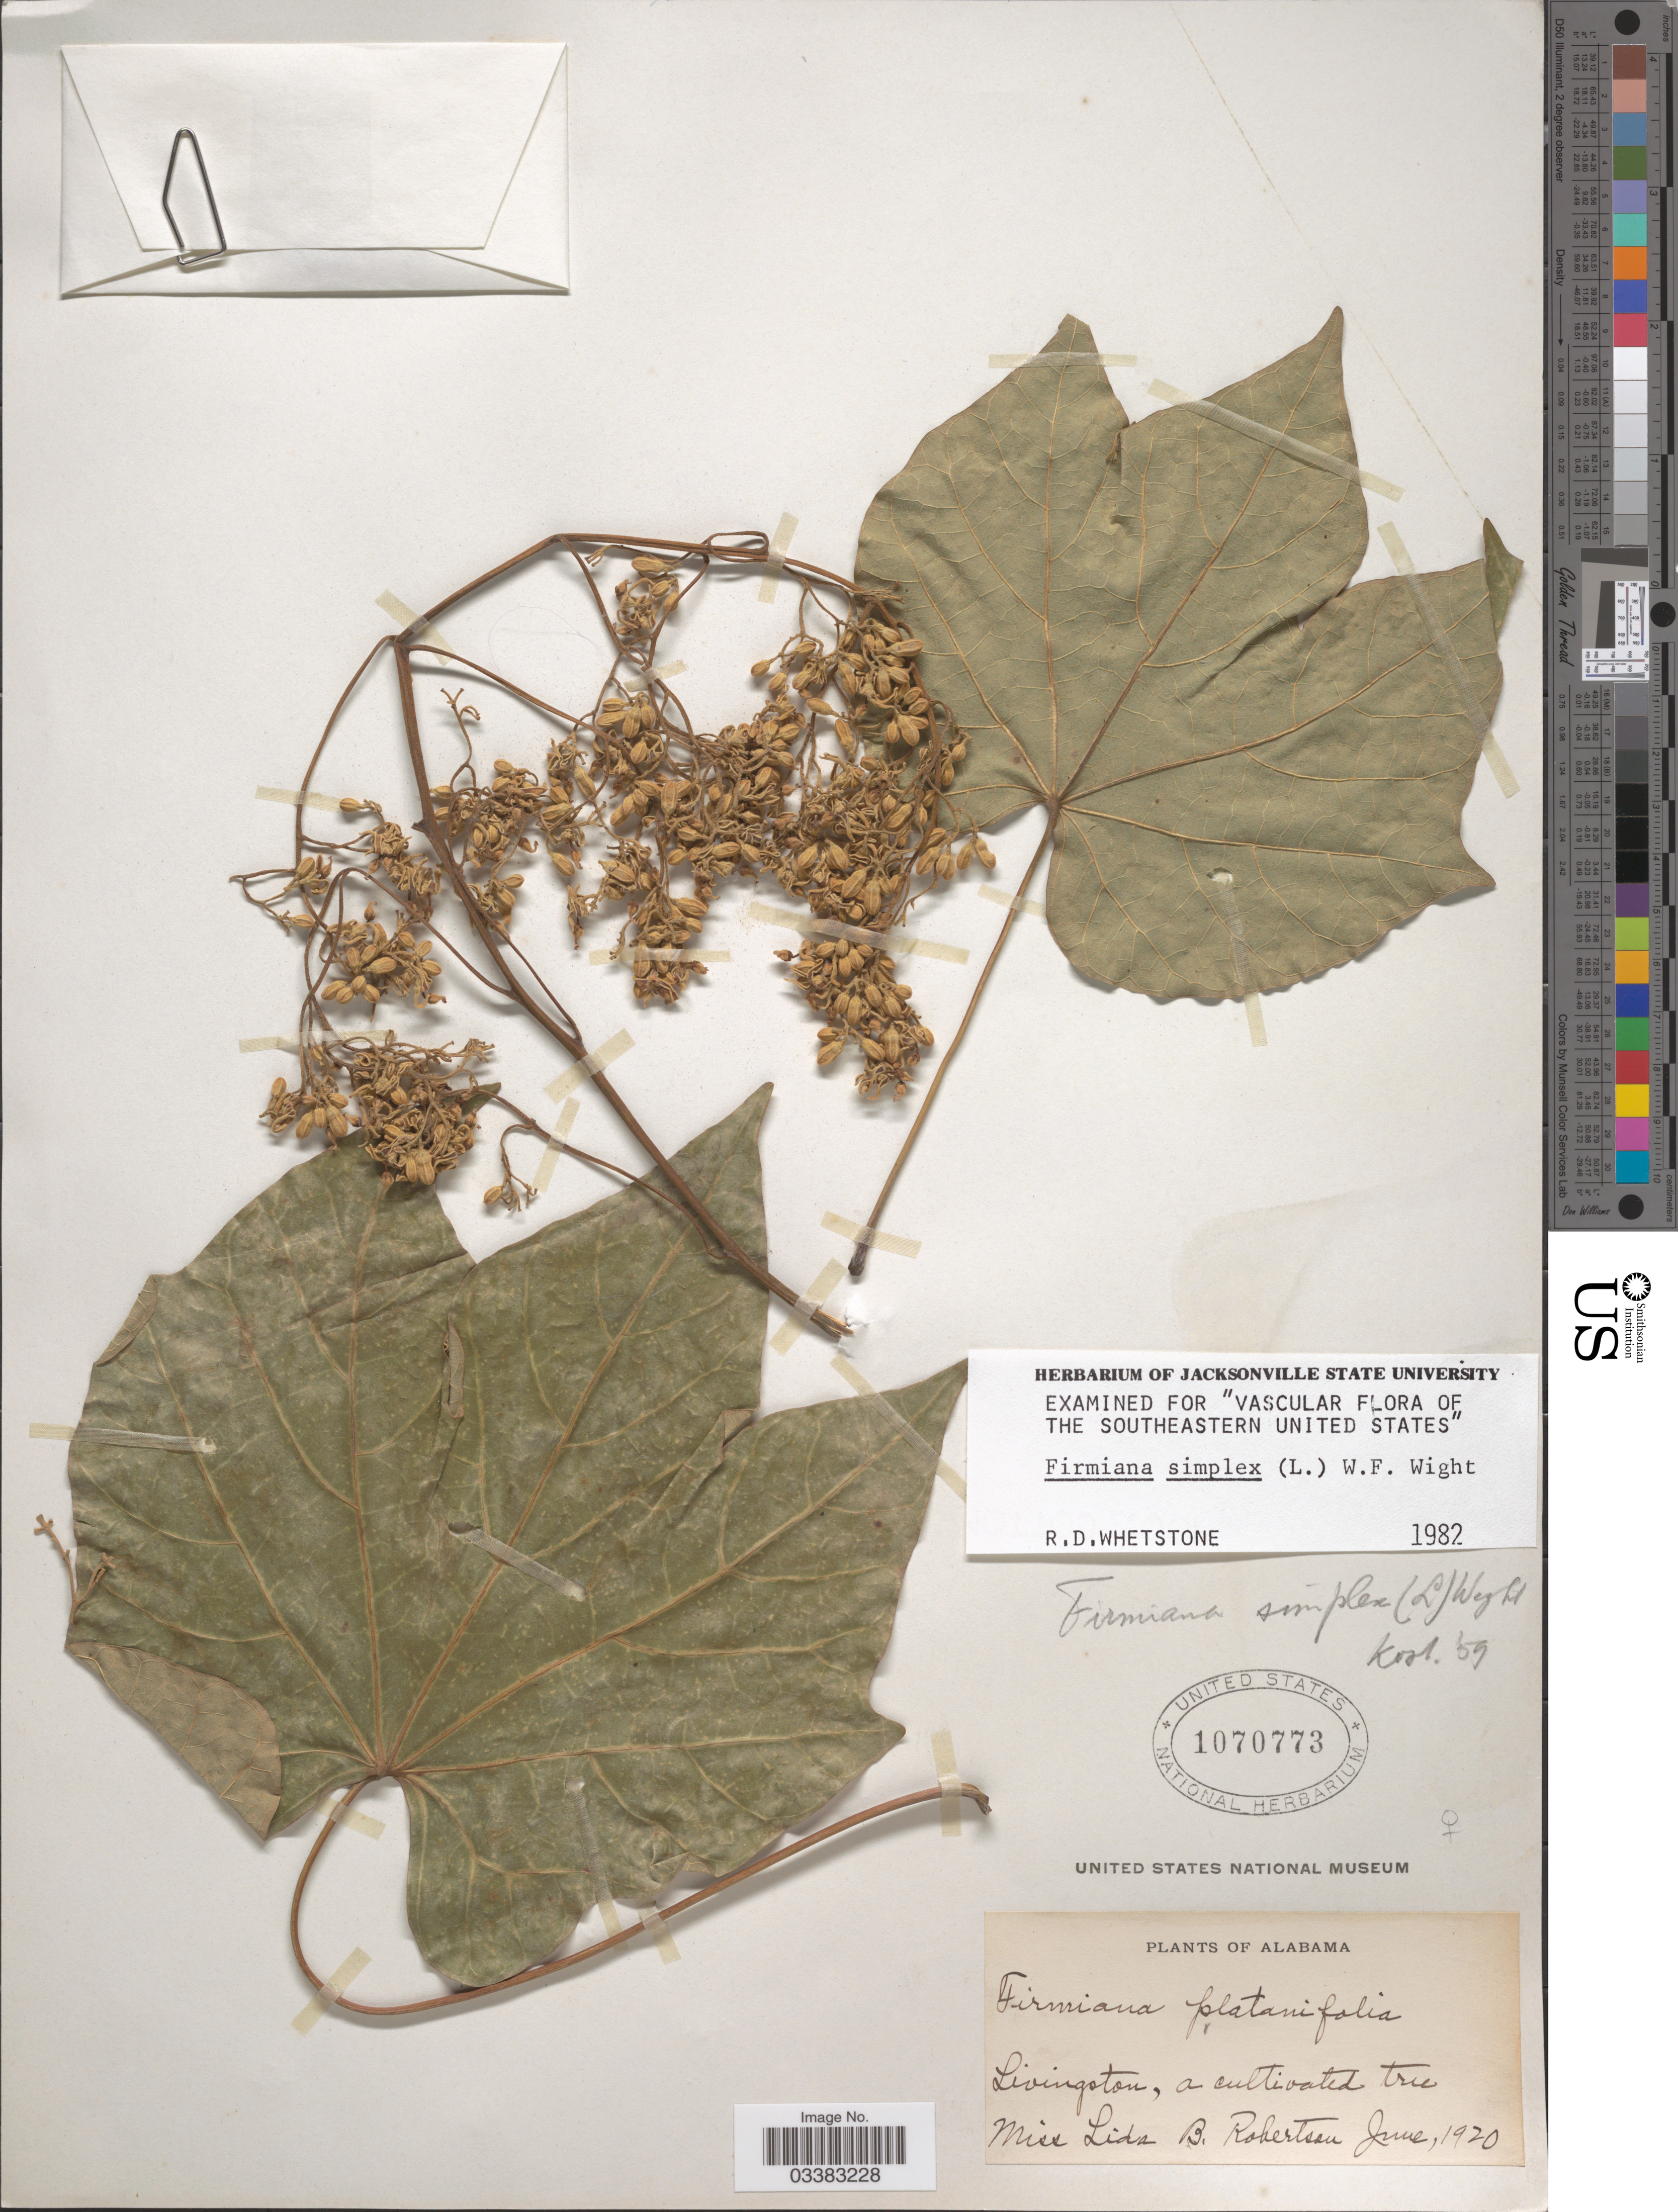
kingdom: Plantae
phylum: Tracheophyta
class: Magnoliopsida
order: Malvales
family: Malvaceae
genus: Firmiana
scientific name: Firmiana simplex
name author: (L.) W. Wight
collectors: L. Robertson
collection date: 1920-06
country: United States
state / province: Alabama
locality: Livingston.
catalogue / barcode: US 1070773